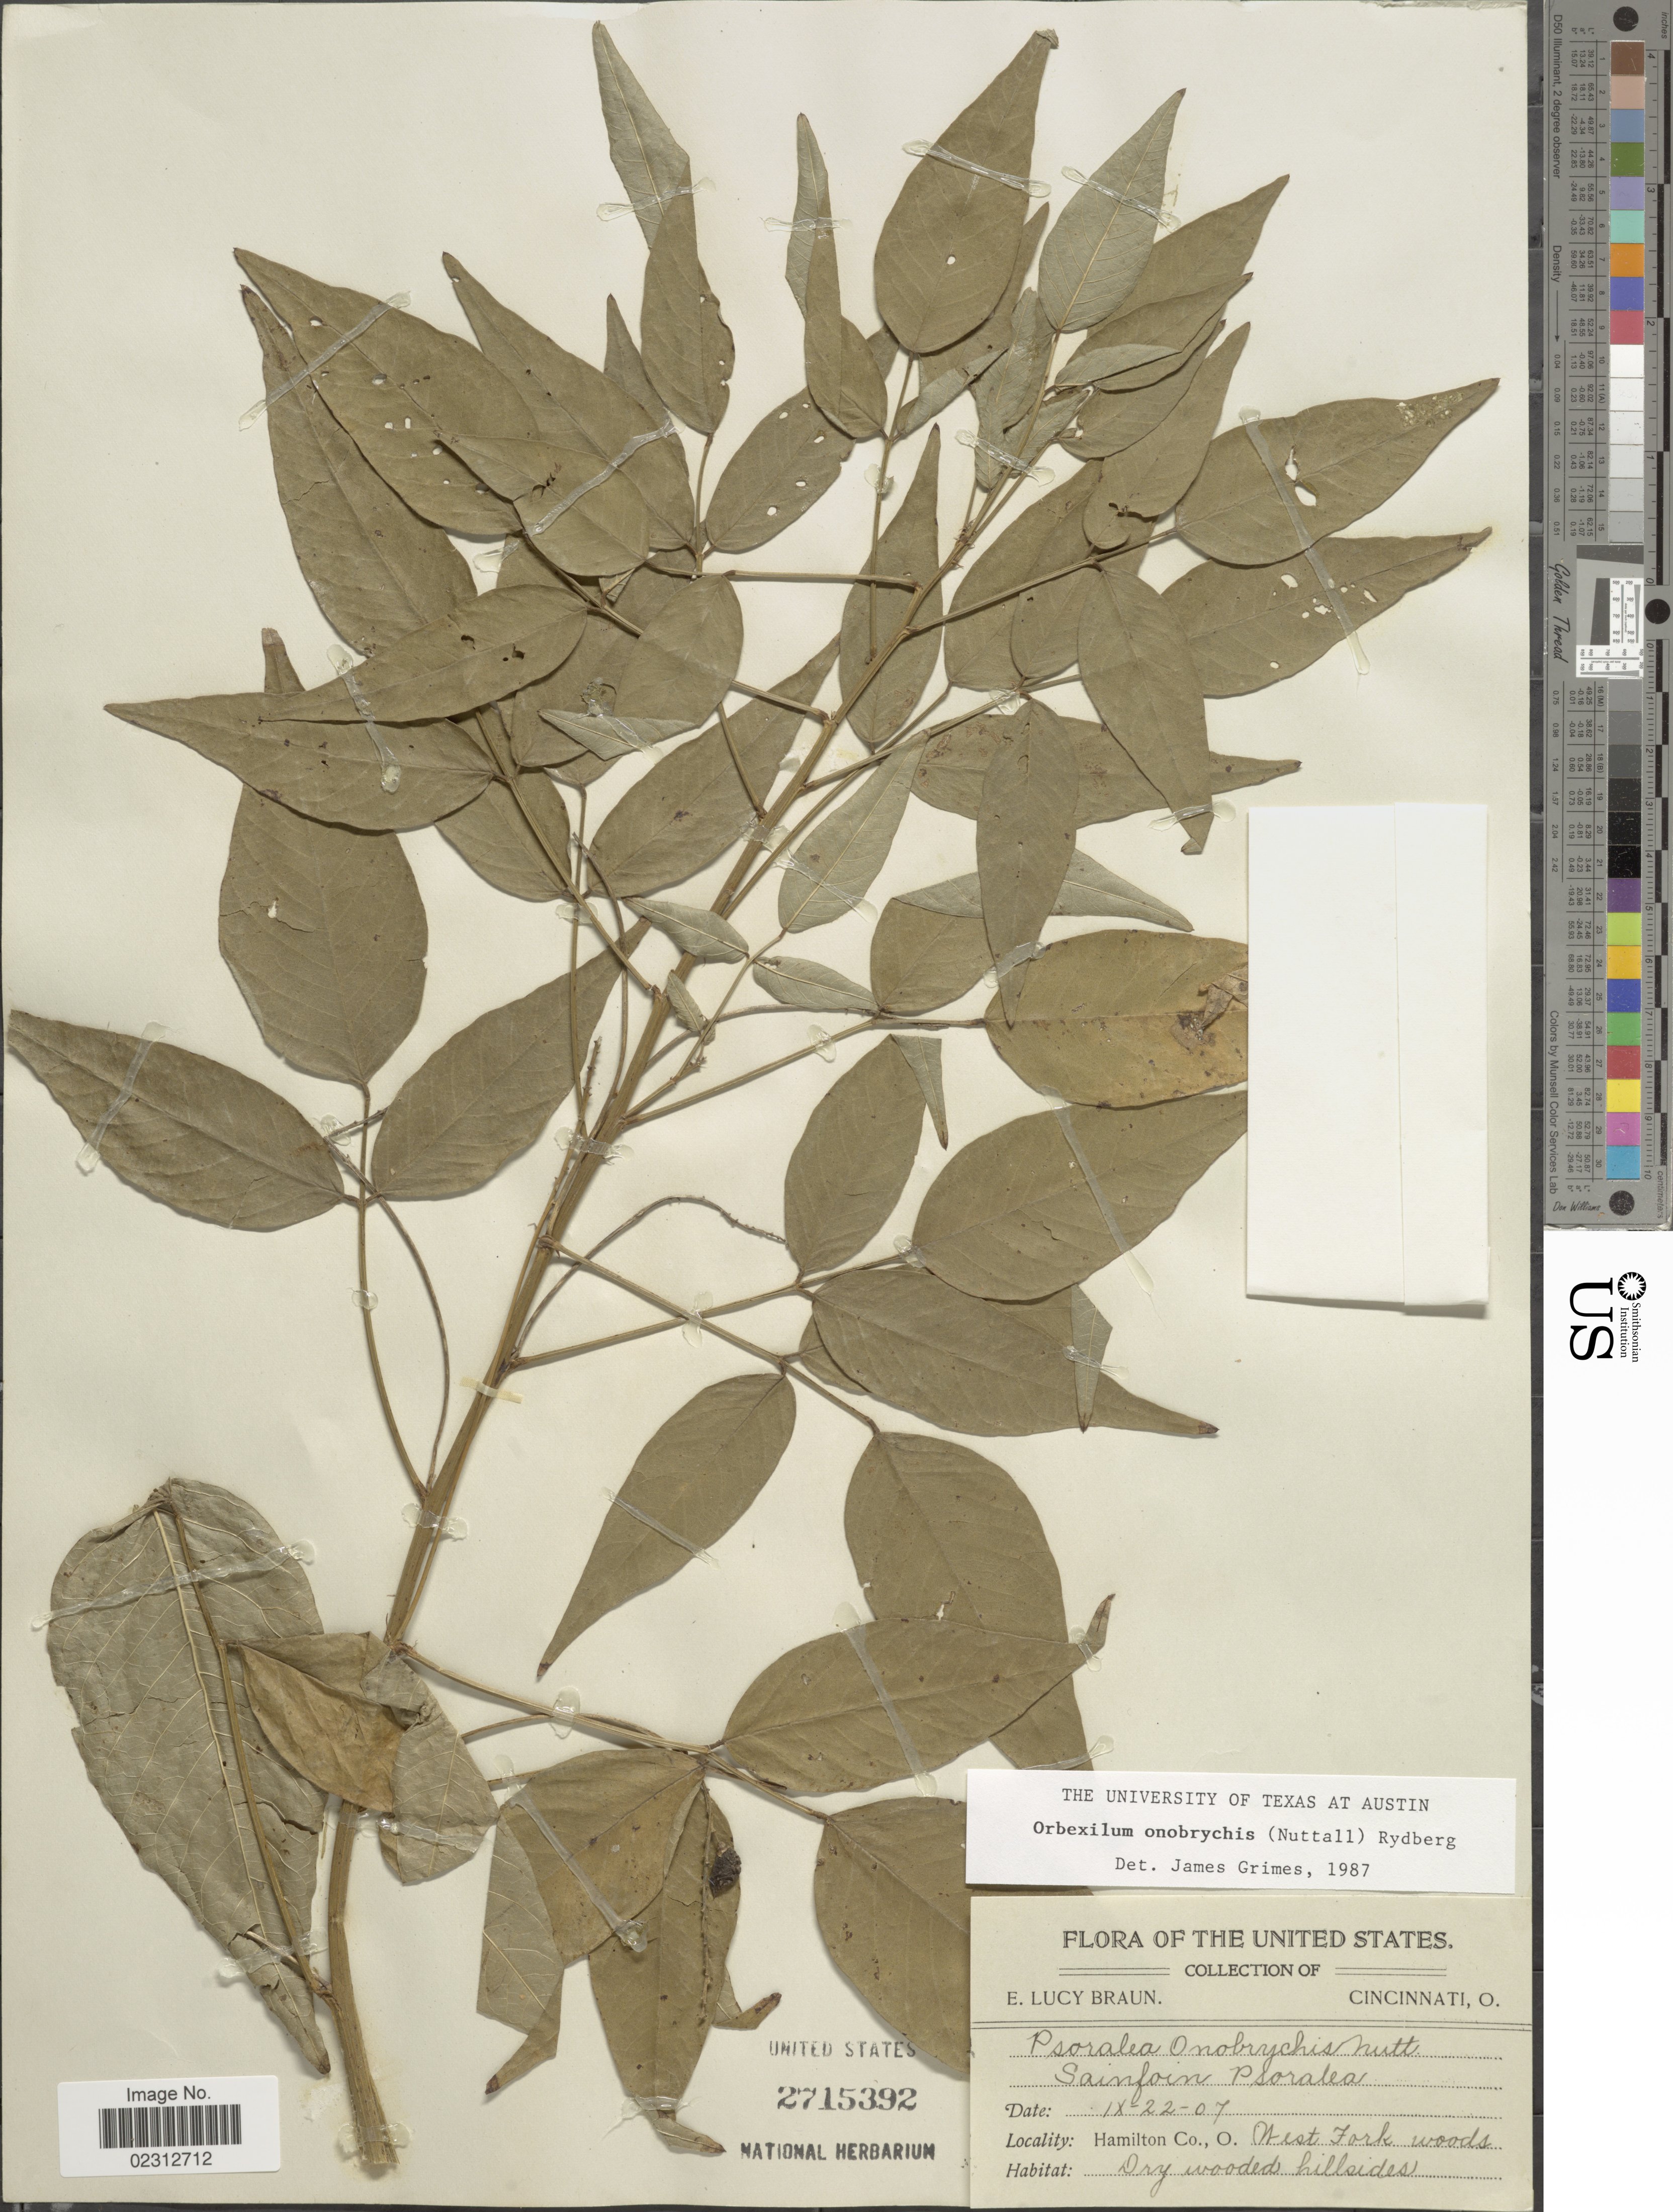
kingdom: Plantae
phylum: Tracheophyta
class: Magnoliopsida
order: Fabales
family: Fabaceae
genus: Orbexilum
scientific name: Orbexilum onobrychis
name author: (Nutt.) Rydb.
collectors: E. L. Braun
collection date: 1907-09-22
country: United States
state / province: Ohio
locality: Hamilton Co., West Fork Woods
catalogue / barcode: US 2715392